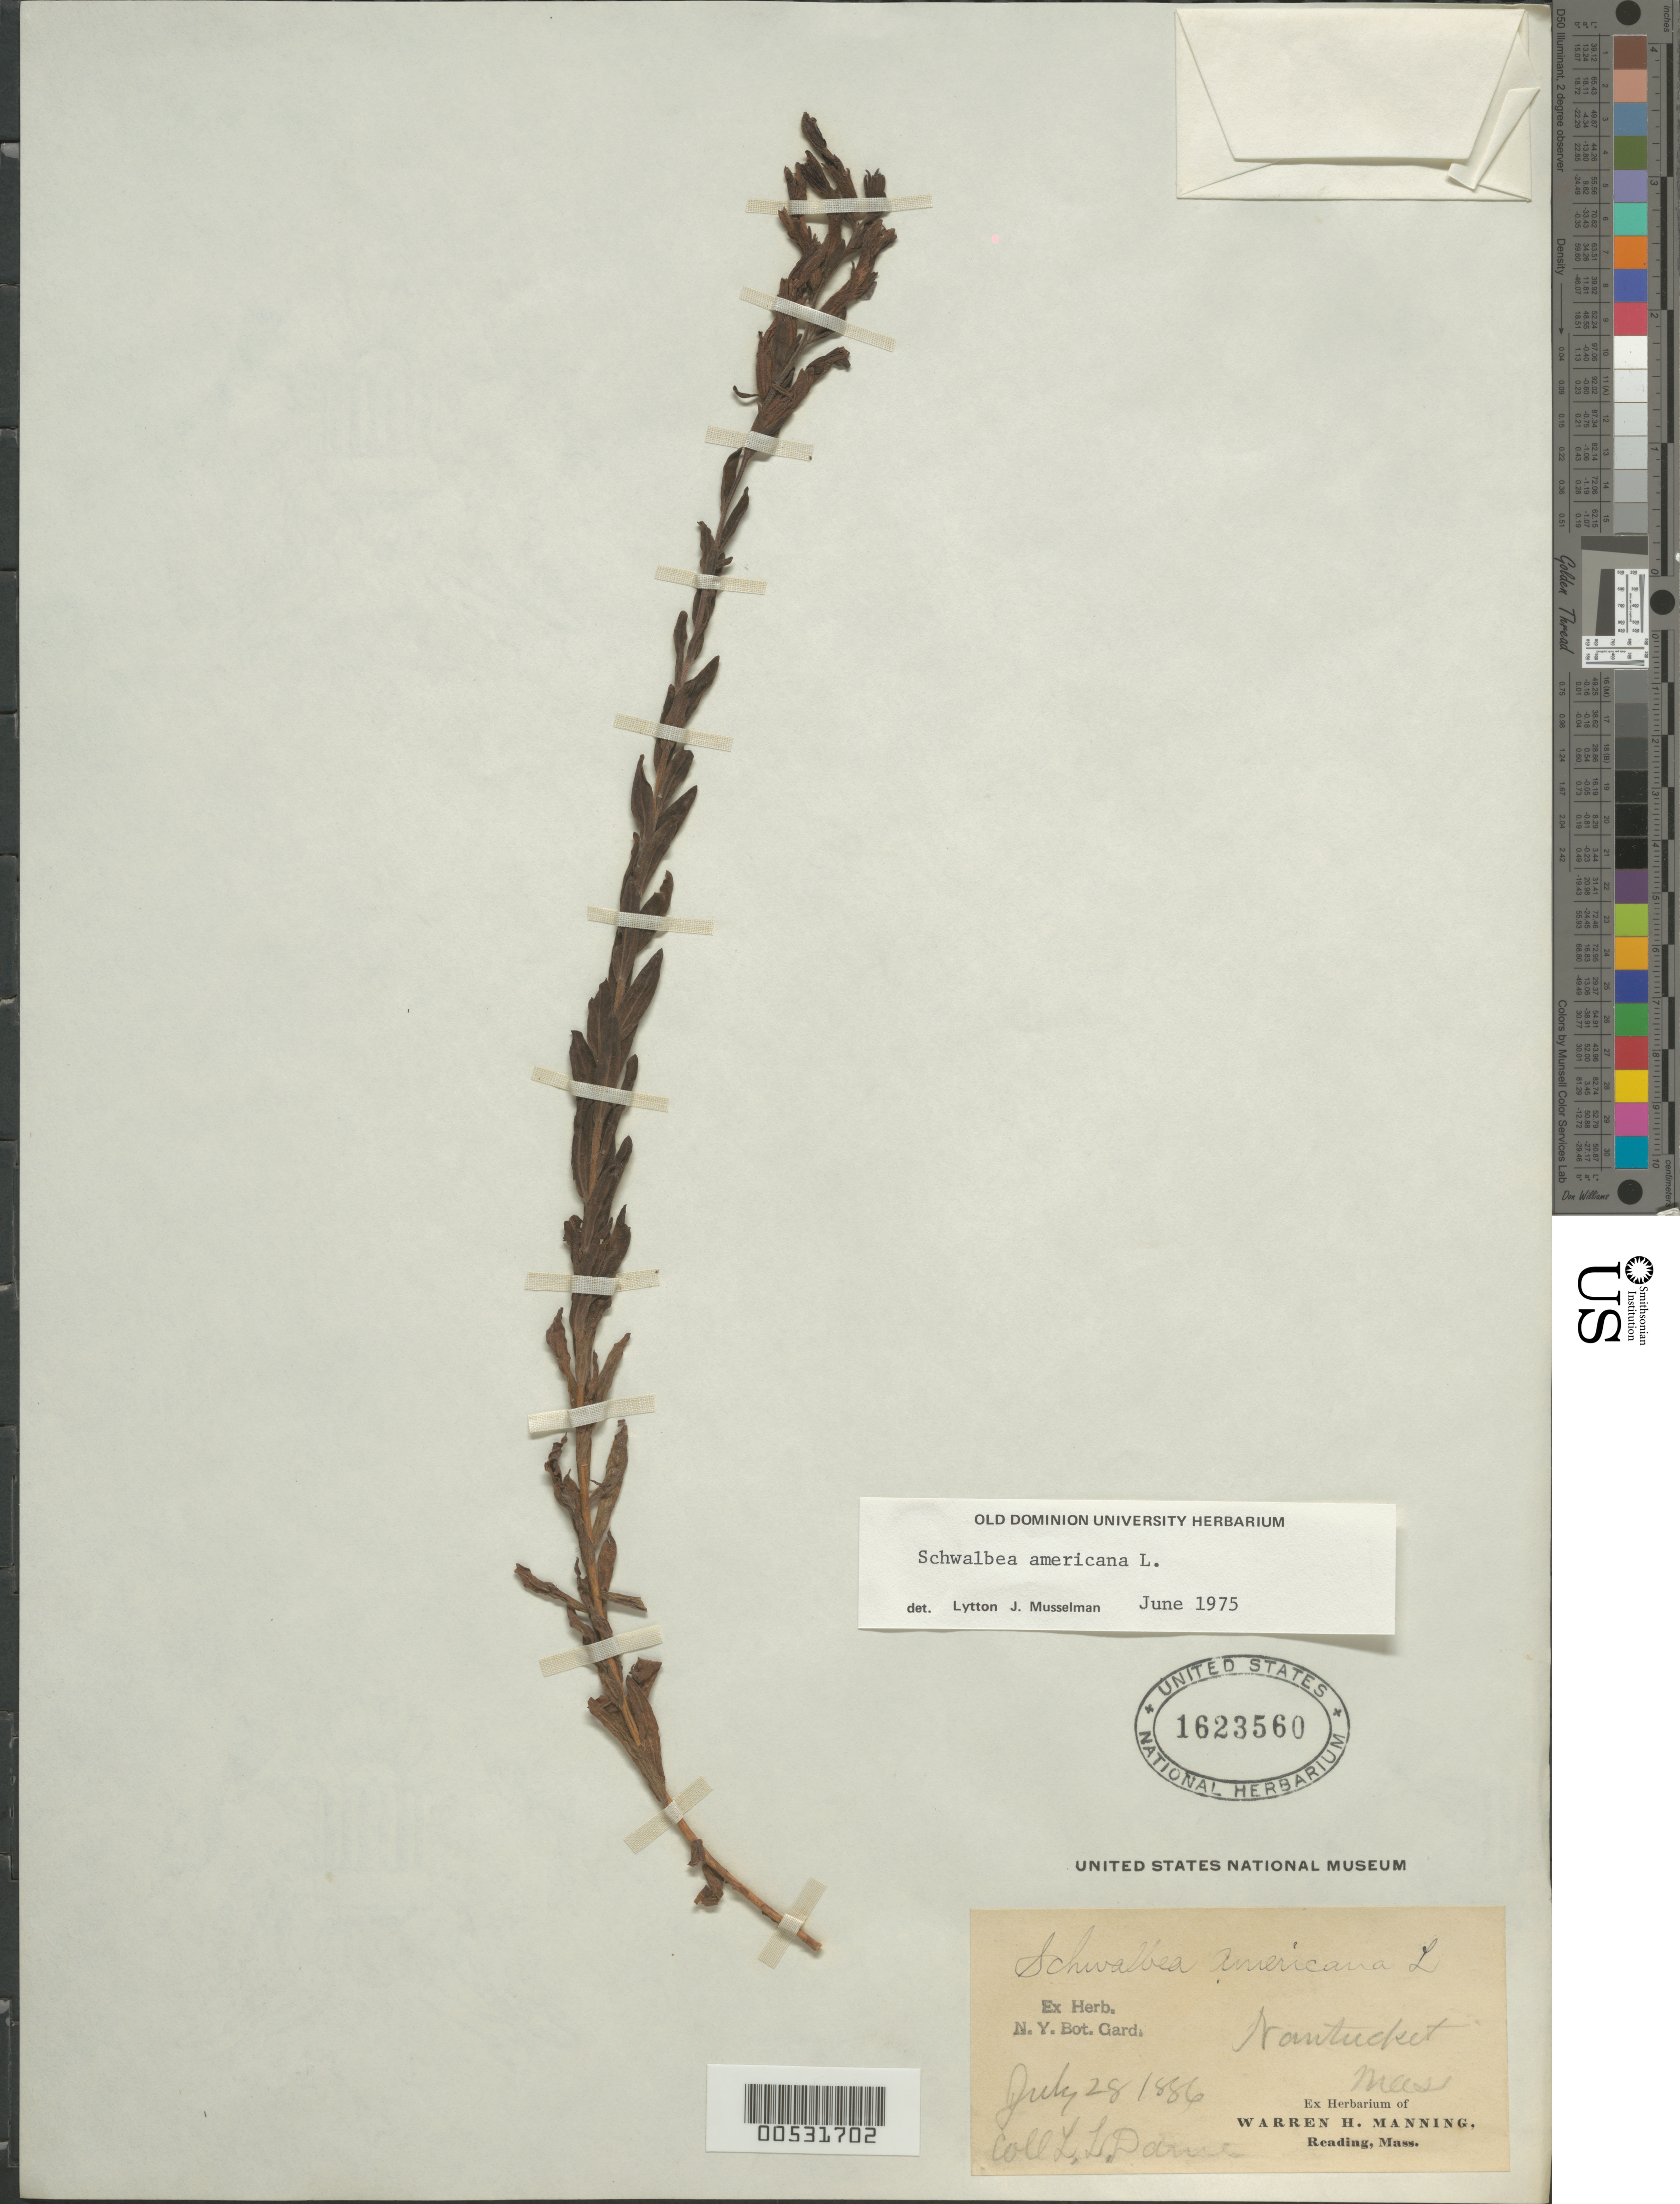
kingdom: Plantae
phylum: Tracheophyta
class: Magnoliopsida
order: Lamiales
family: Orobanchaceae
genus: Schwalbea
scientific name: Schwalbea americana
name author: L.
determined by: Musselman, Lytton J.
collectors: L. Dame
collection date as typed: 28 Jul 1886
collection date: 1886-07-28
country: United States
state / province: Massachusetts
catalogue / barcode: US 1623560